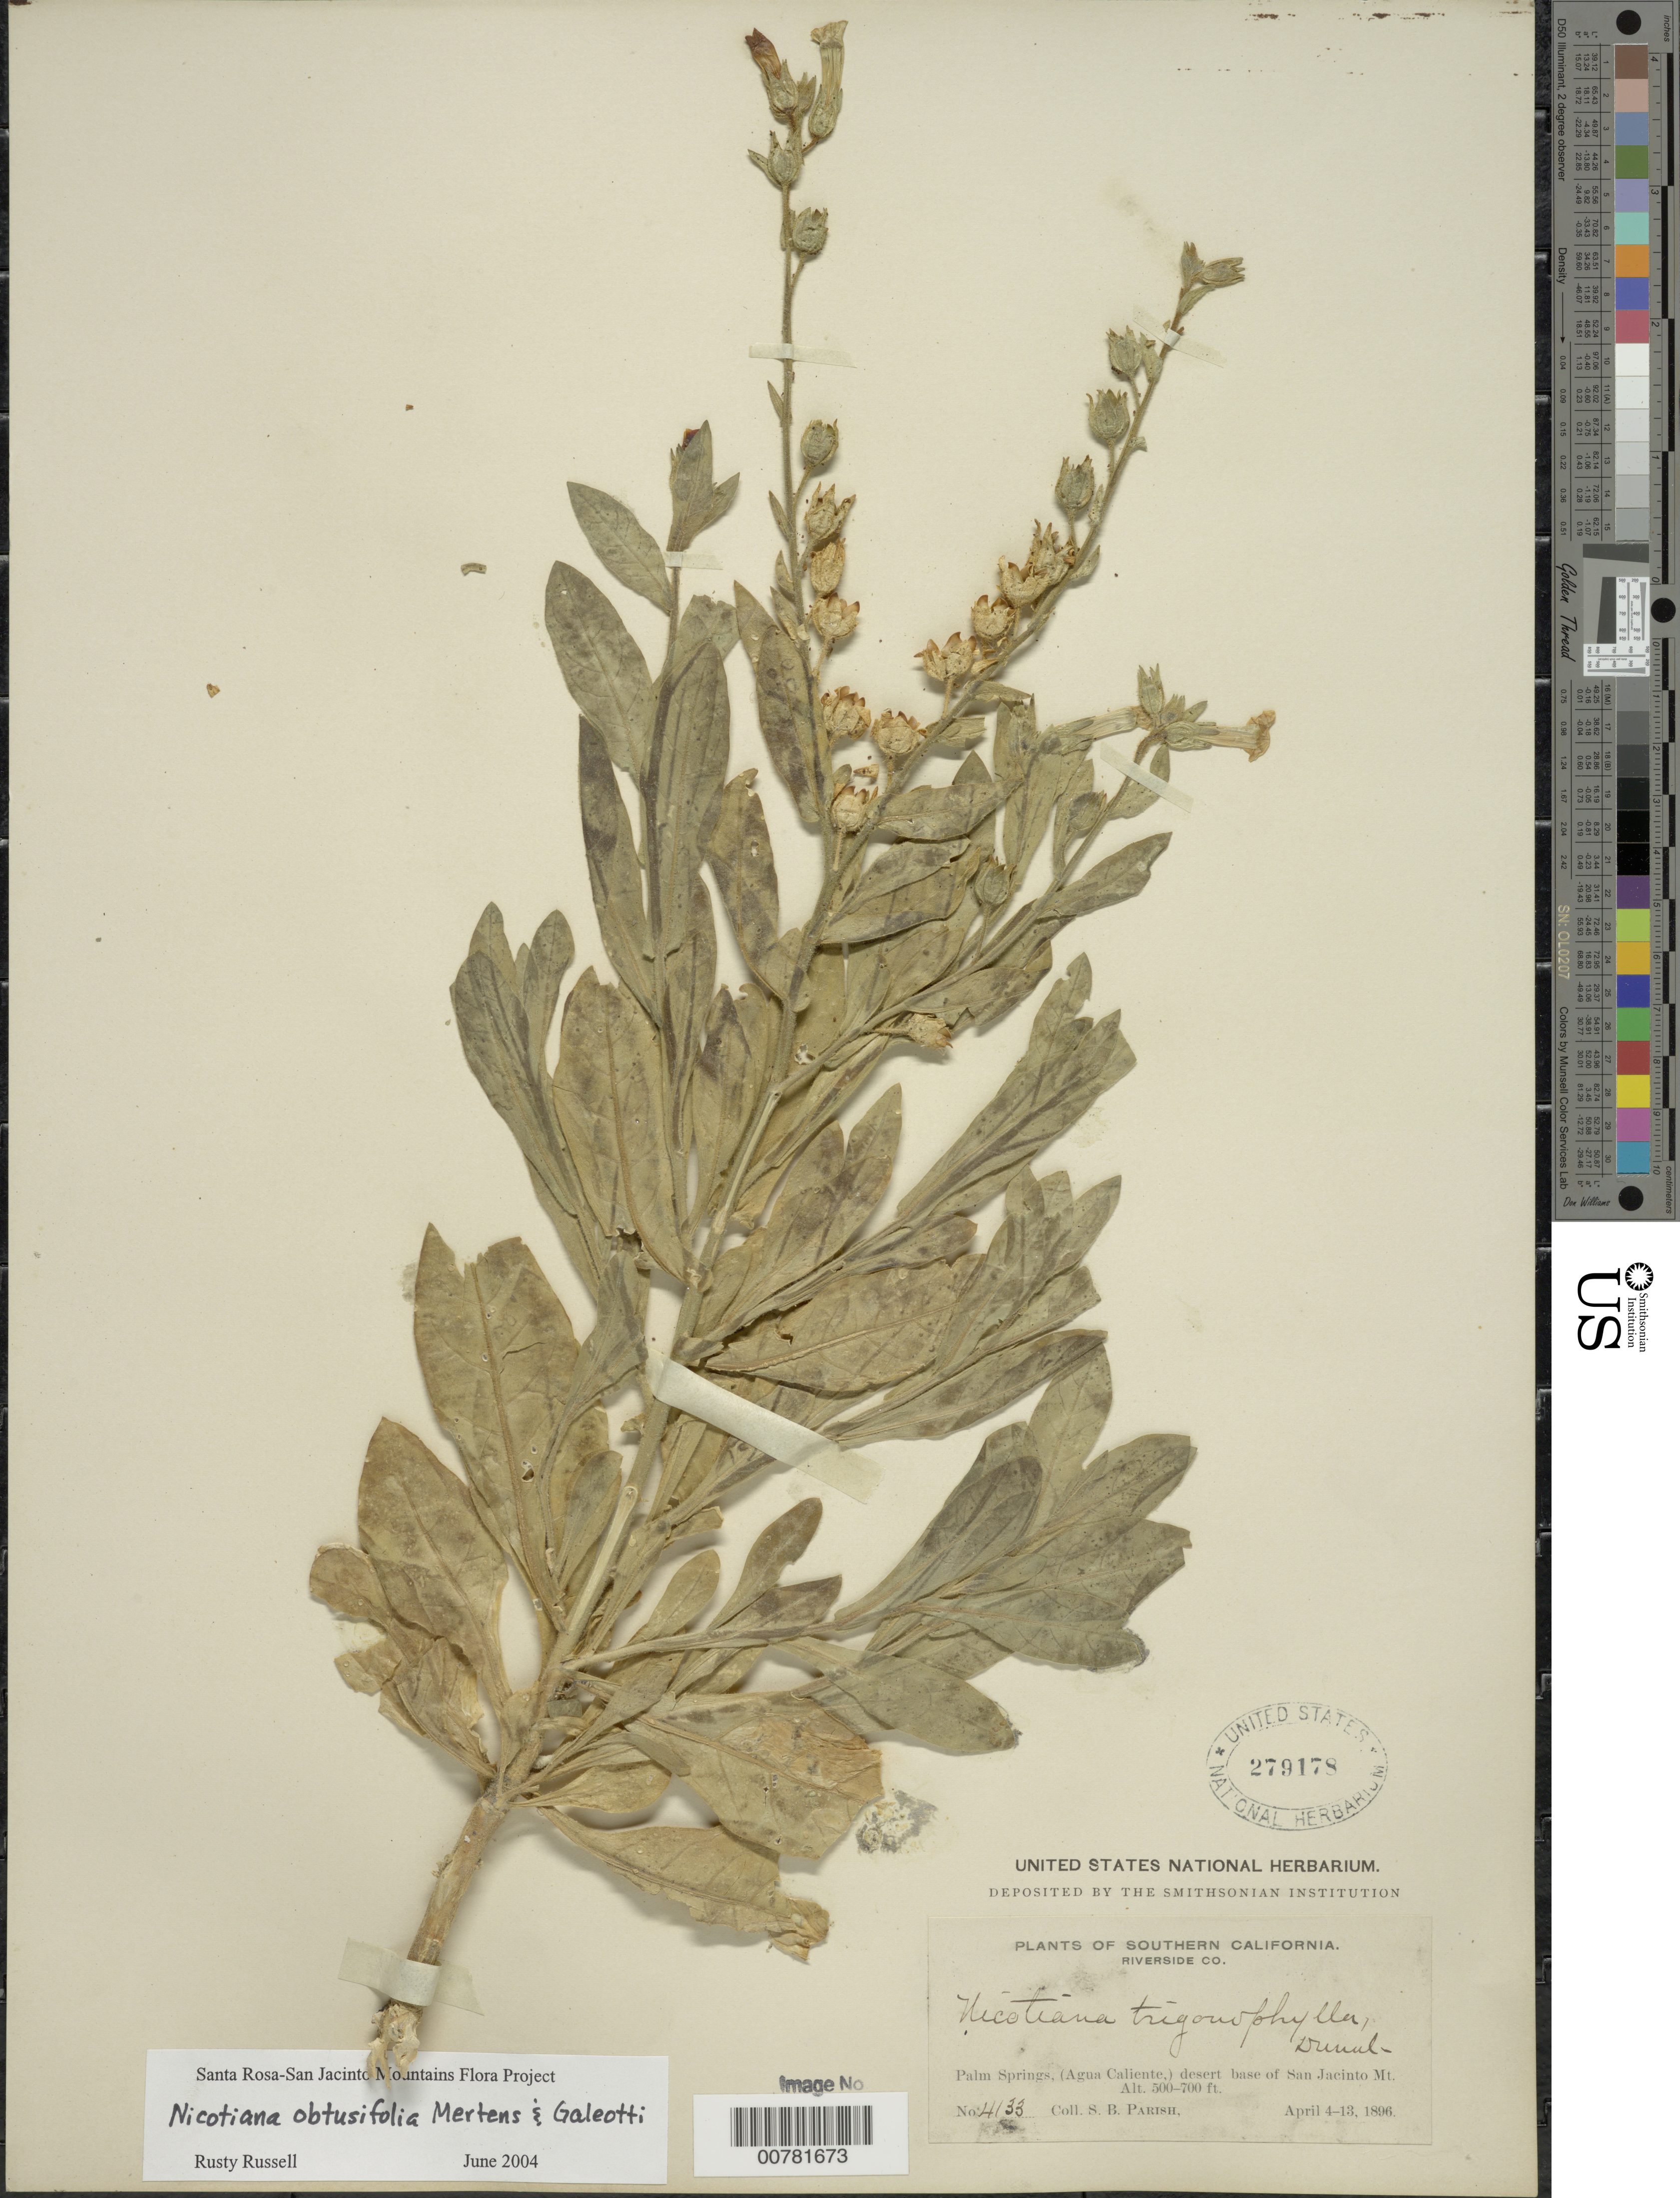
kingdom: Plantae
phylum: Tracheophyta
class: Magnoliopsida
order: Solanales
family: Solanaceae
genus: Nicotiana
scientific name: Nicotiana trigonophylla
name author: Dunal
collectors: S. B. Parish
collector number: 4133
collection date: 1896-04-04/1896-04-13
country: United States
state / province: California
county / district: Riverside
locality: Southern California, Riverside Co., Palm Springs, (Agua Caliente,) desert base of San Jacinto Mt.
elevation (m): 152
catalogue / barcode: US 279178